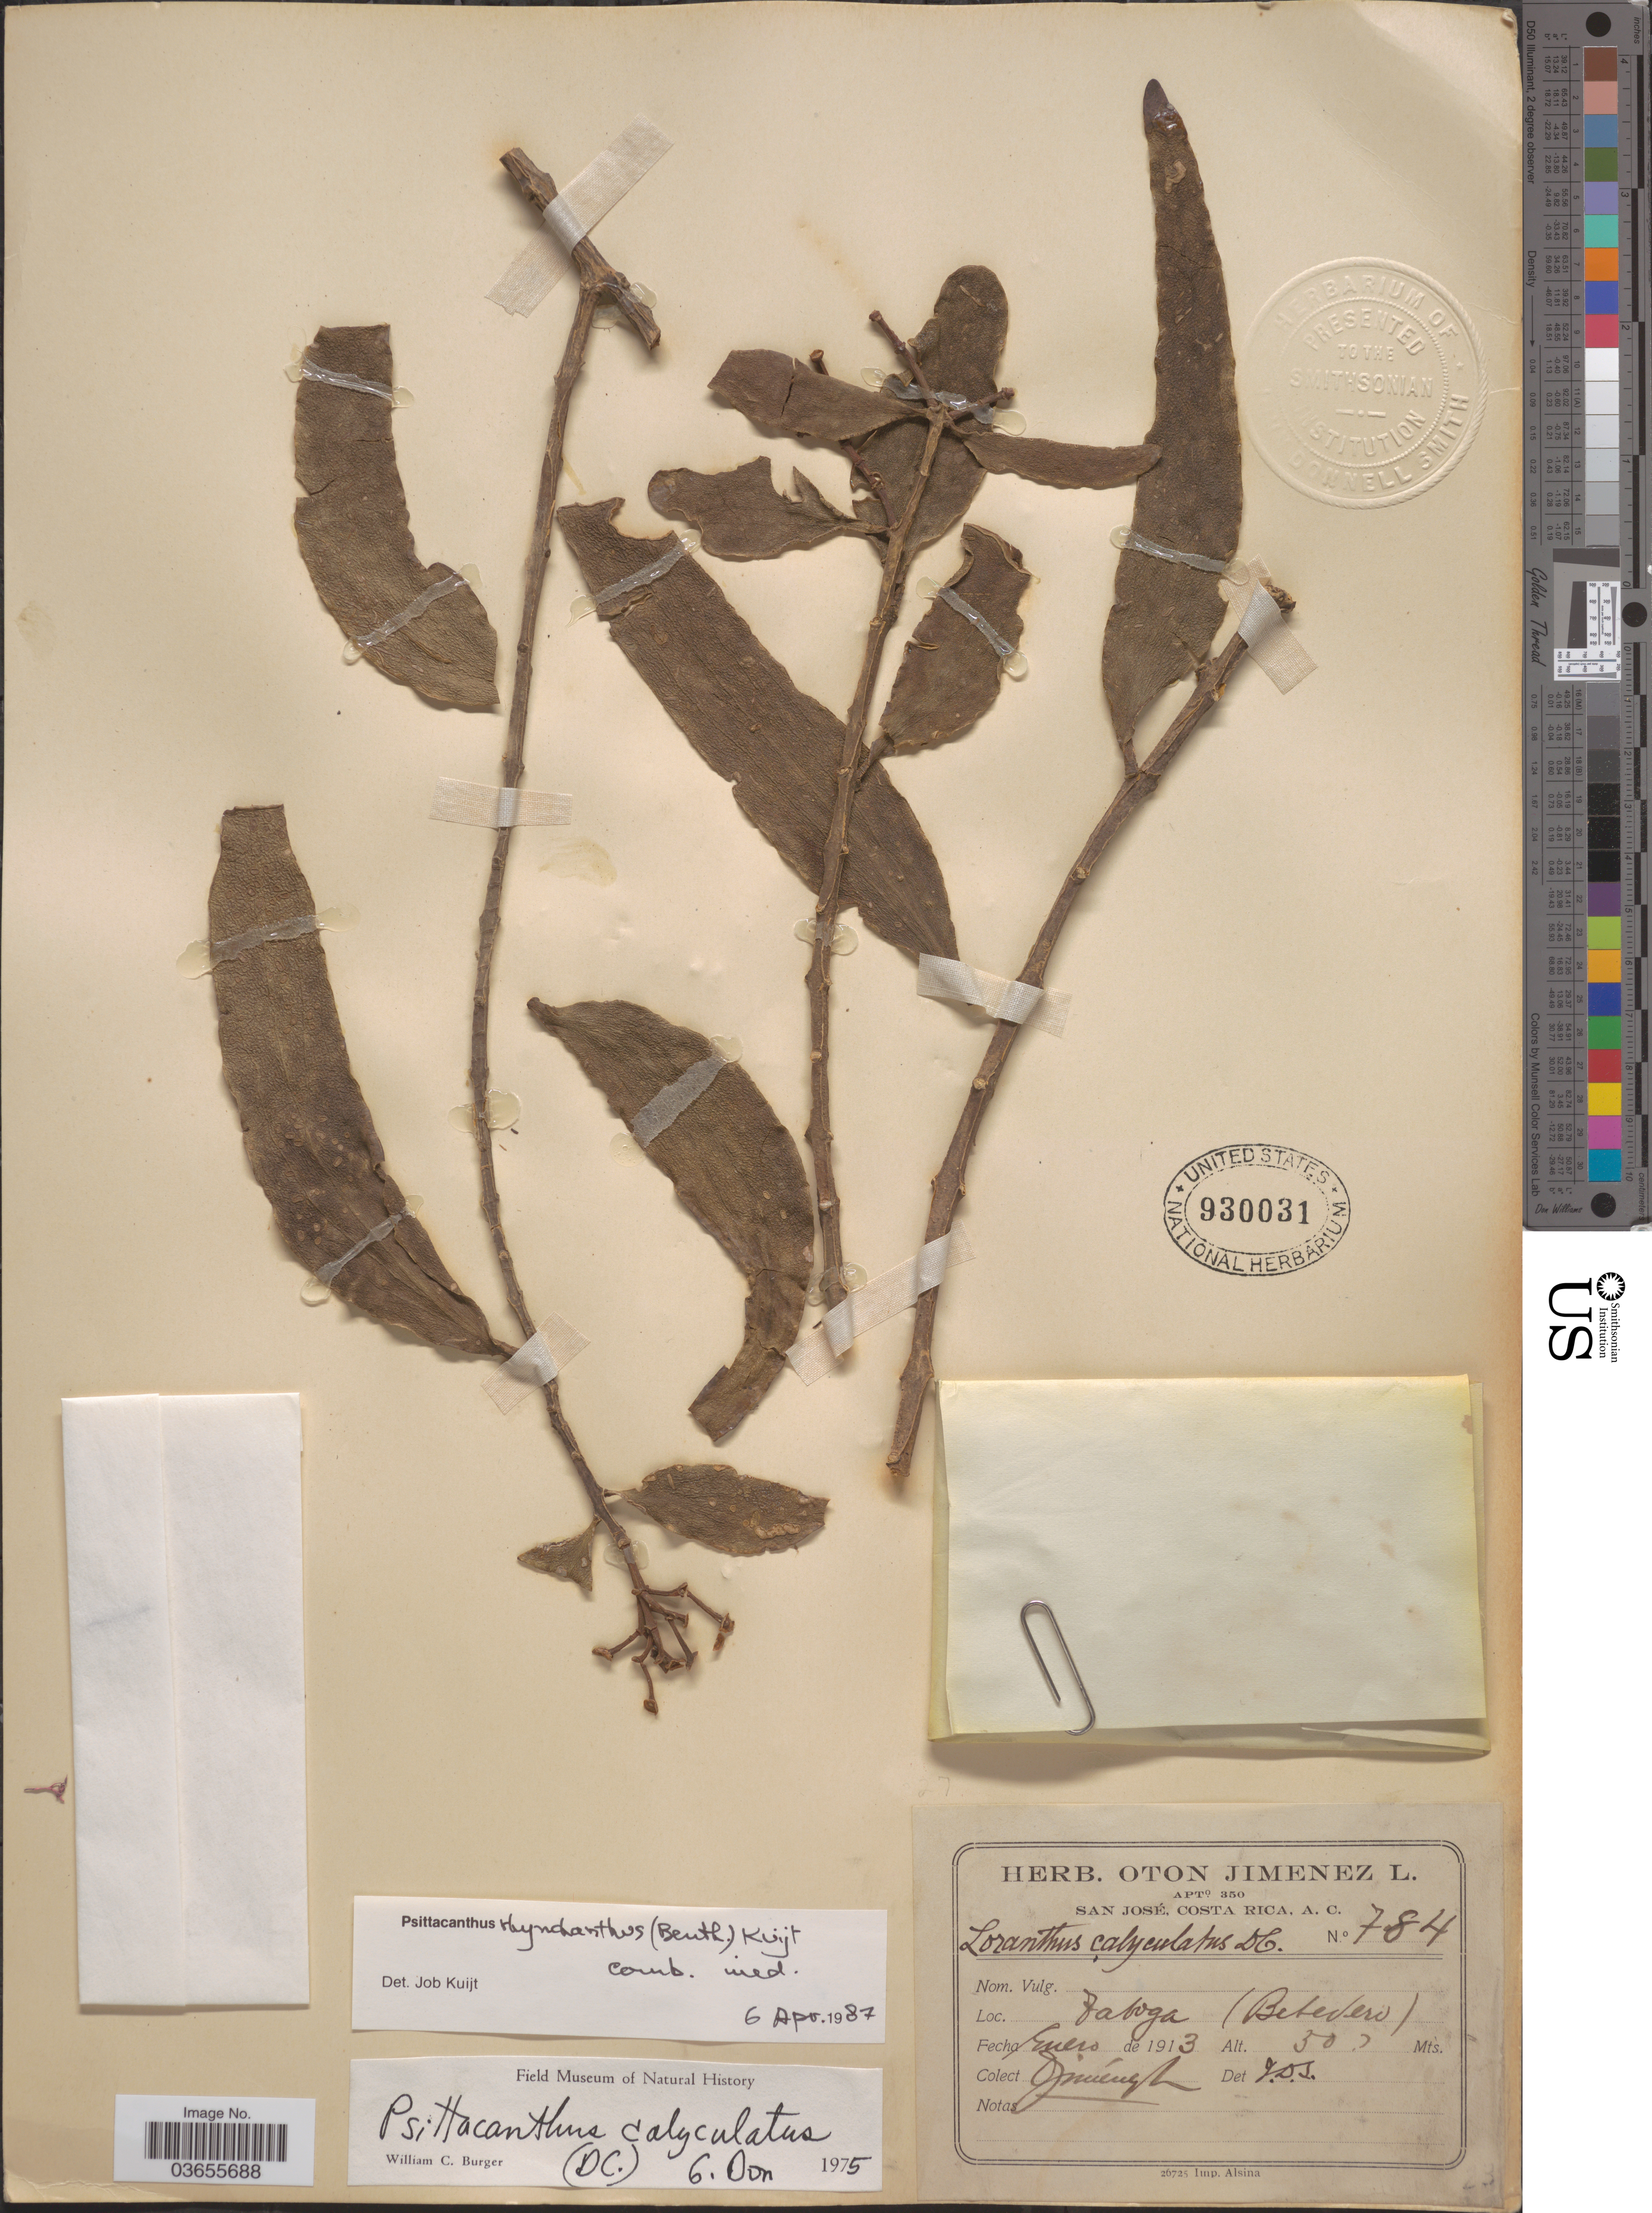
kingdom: Plantae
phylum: Tracheophyta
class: Magnoliopsida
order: Santalales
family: Loranthaceae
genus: Psittacanthus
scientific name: Psittacanthus rhynchanthus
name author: (Benth.) Kuijt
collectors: O. Jiménez L.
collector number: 784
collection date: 1913-01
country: Costa Rica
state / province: San José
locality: Saboga (Bebedero).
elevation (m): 30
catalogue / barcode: US 930031